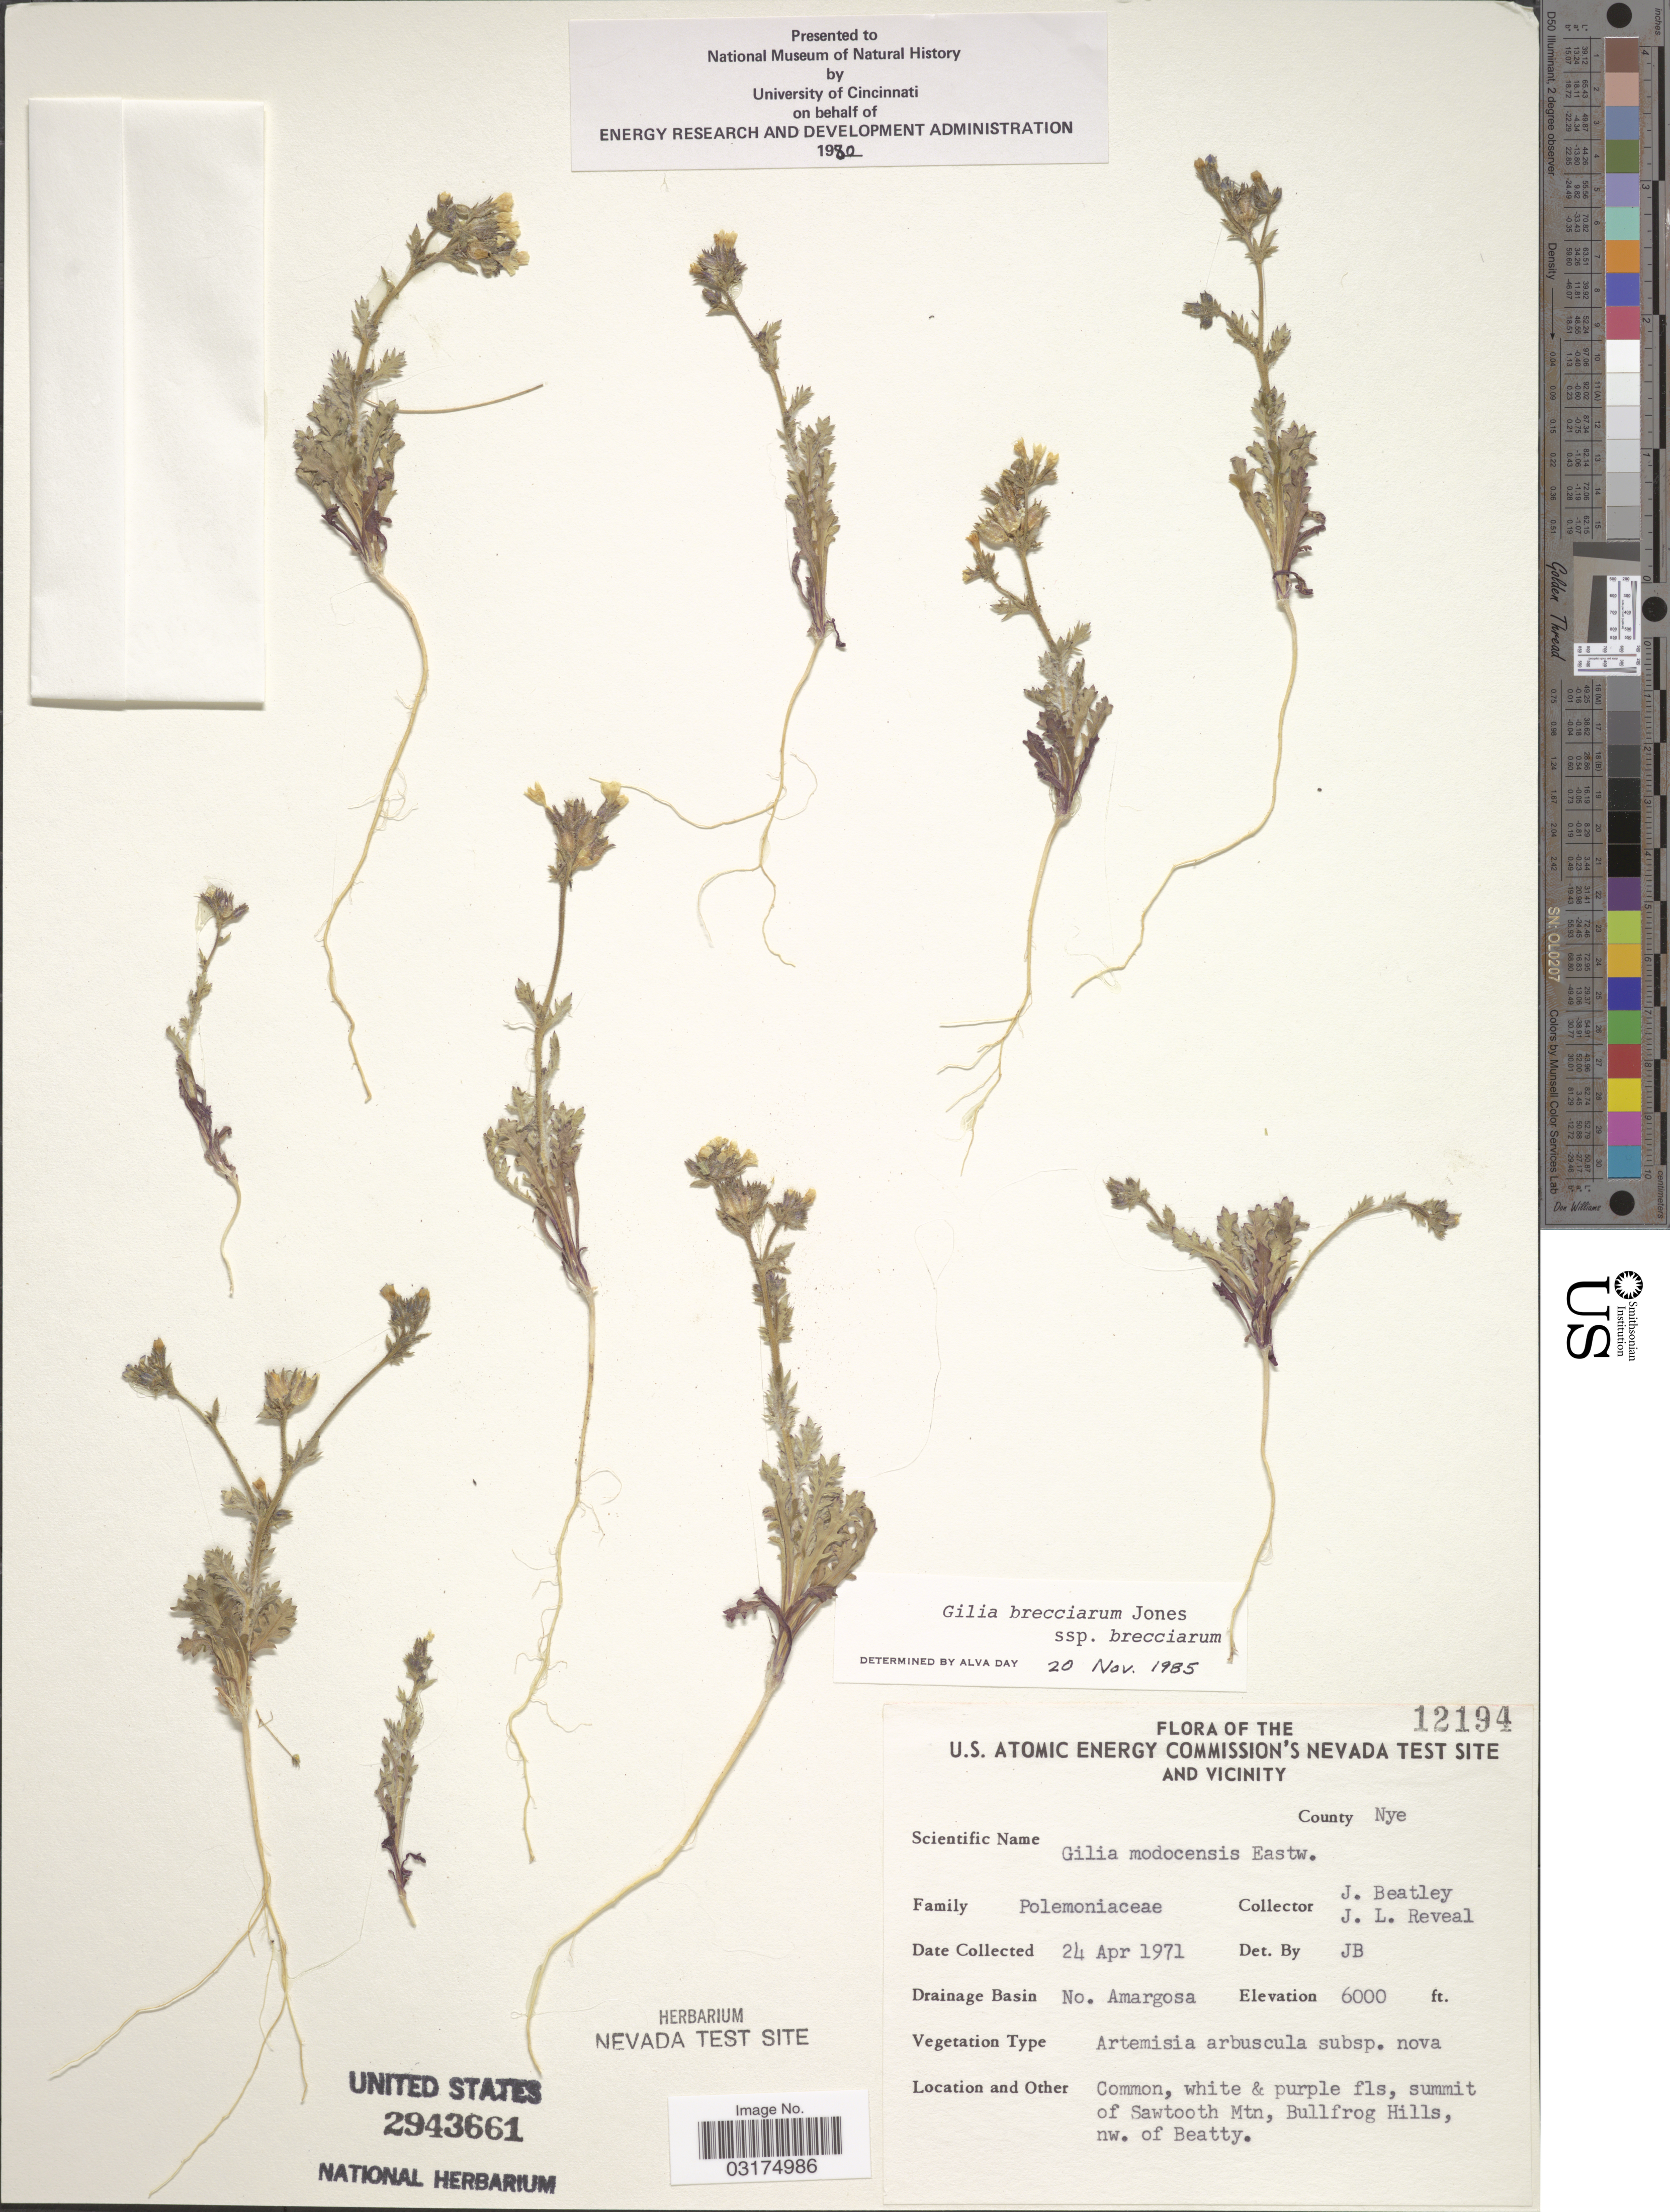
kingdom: Plantae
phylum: Tracheophyta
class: Magnoliopsida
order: Ericales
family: Polemoniaceae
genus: Gilia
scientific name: Gilia brecciarum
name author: M.E. Jones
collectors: J. C. Beatley & J. L. Reveal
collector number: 12194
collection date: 1971-04-24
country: United States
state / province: Nevada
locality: The U. S. Atomic Energy Commission's Nevada Test Site and Vicinity. County Nye. Drainage Basin No. Amargosa. Summit of Sawtooth Mtn, Bullfrog Hills, nw. of Beatty.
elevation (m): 1829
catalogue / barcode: US 2943661